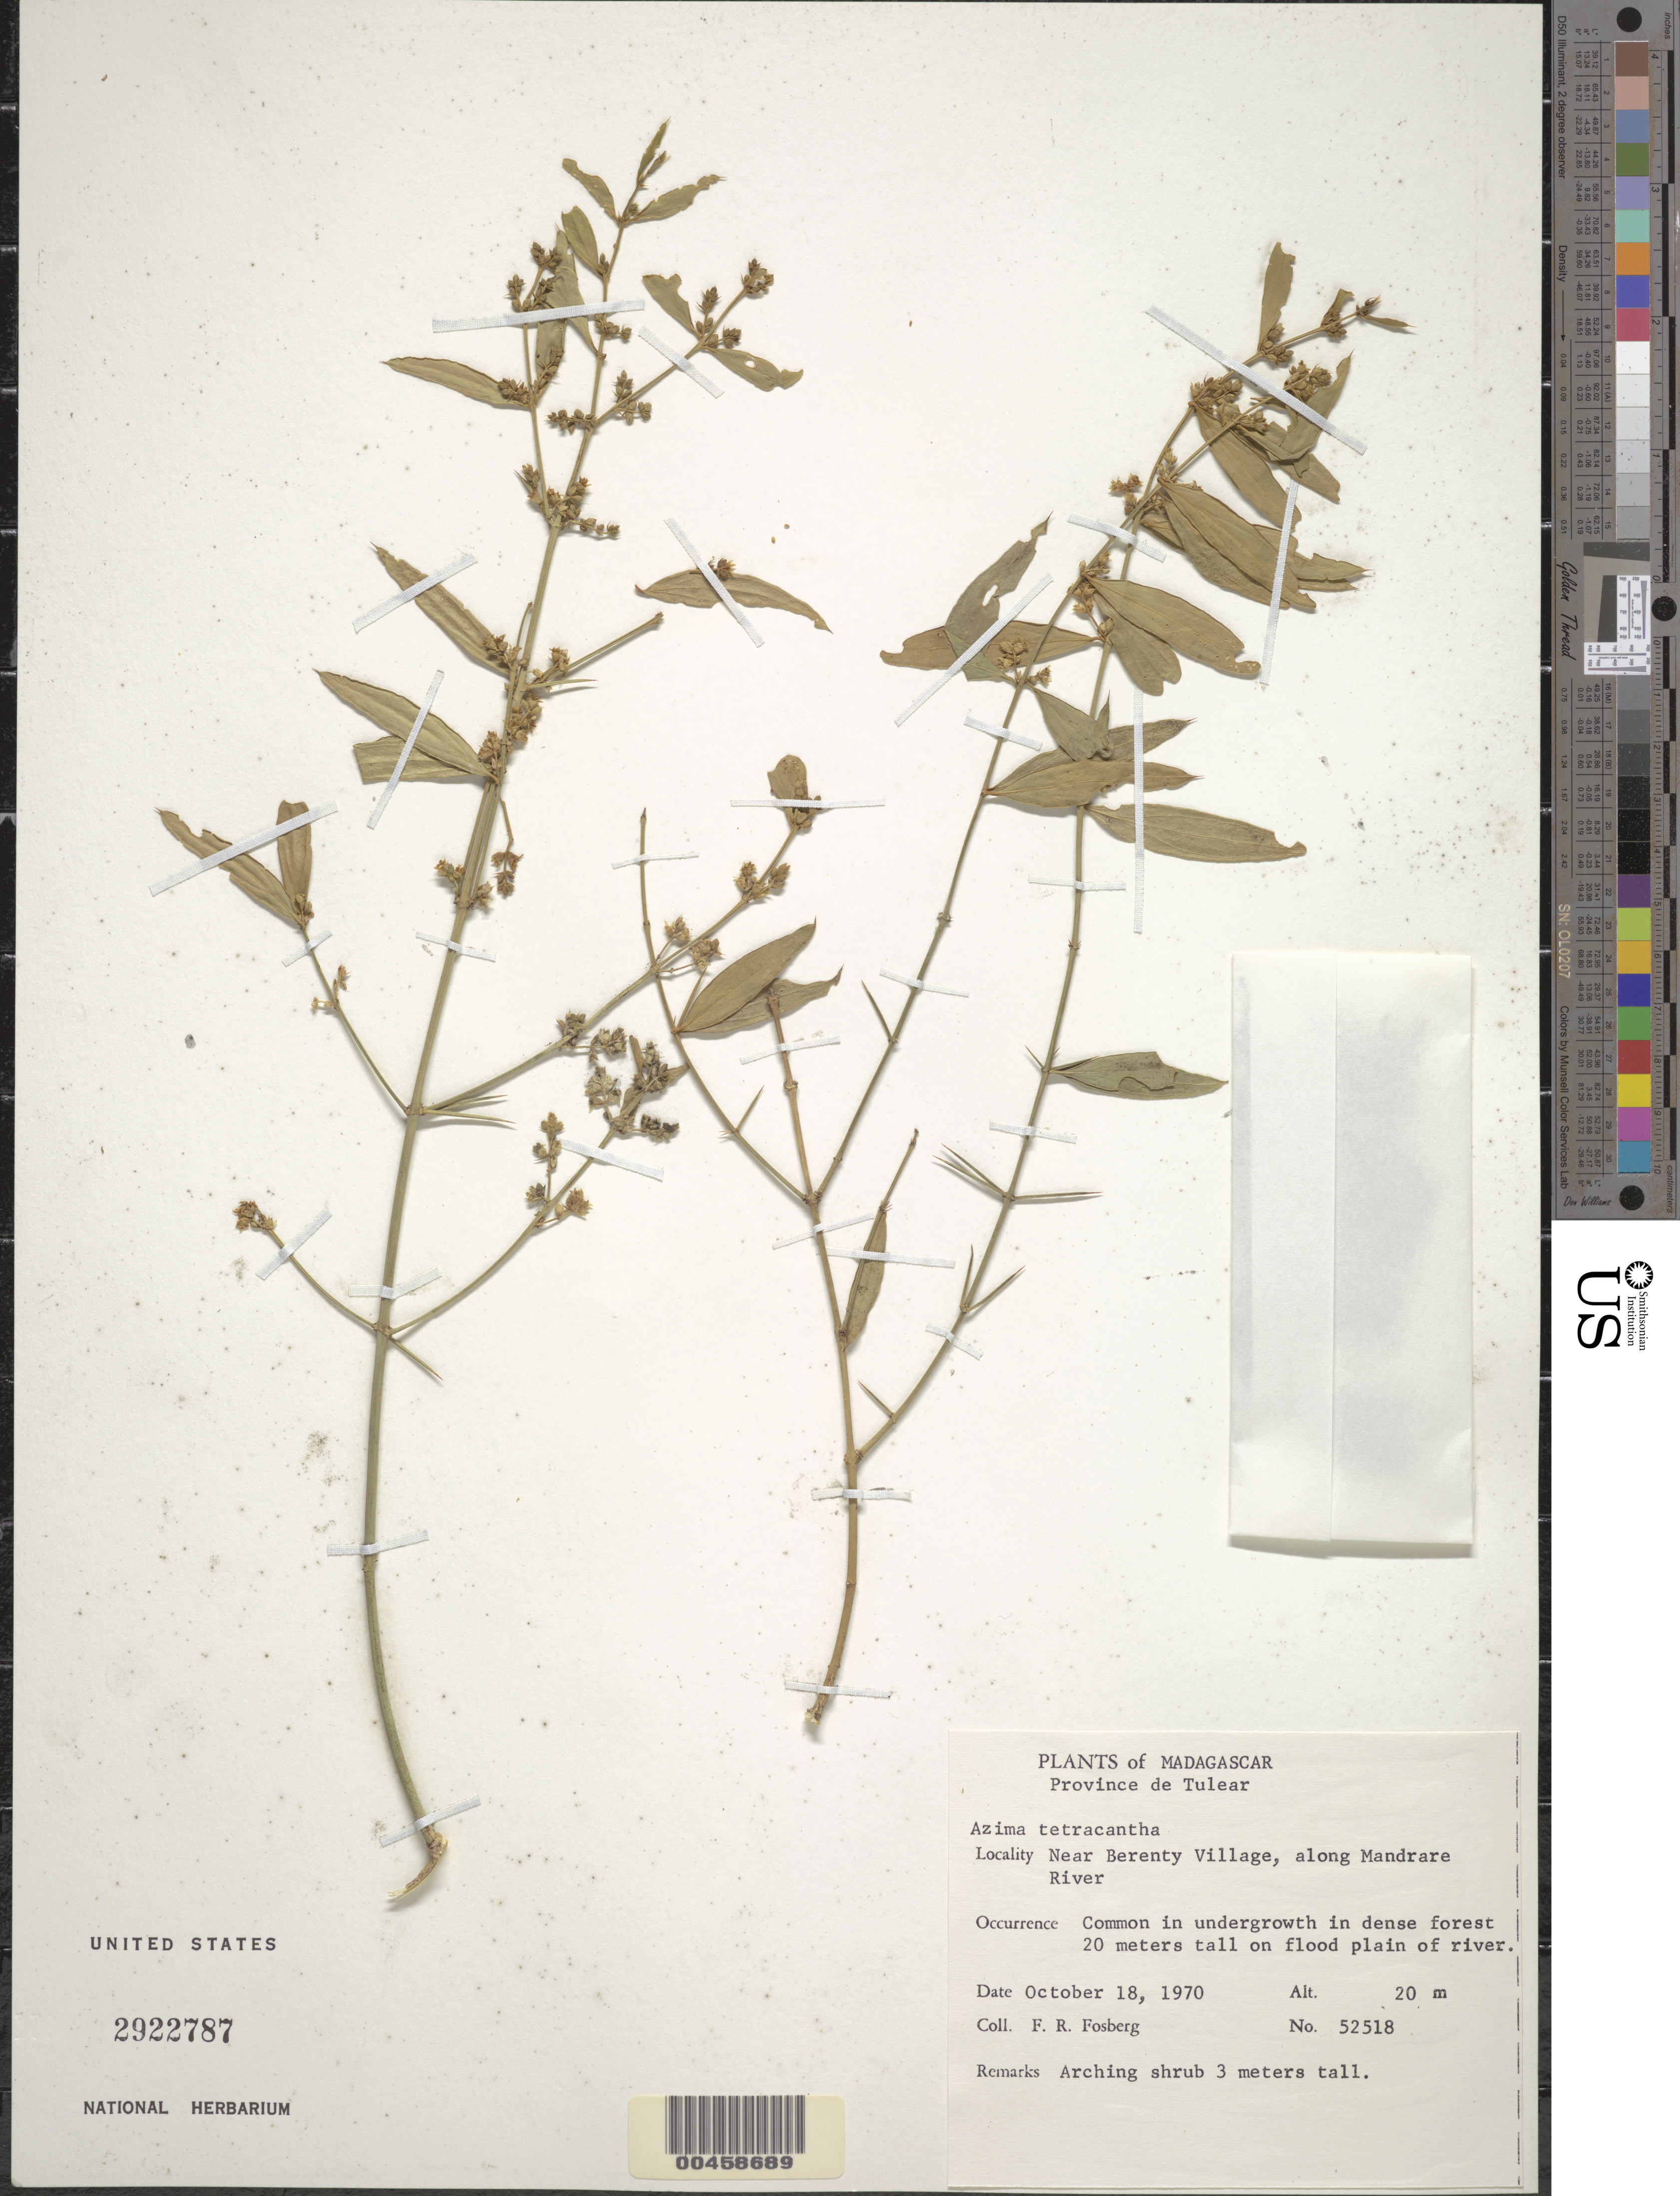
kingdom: Plantae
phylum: Tracheophyta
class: Magnoliopsida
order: Brassicales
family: Salvadoraceae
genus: Azima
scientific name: Azima tetracantha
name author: Lam.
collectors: F. R. Fosberg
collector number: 52518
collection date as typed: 18 Oct 1970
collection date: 1970-10-18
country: Madagascar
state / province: Atsimo-Andrefana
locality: Berenty village, near; along mandrare river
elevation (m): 20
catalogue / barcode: US 2922787